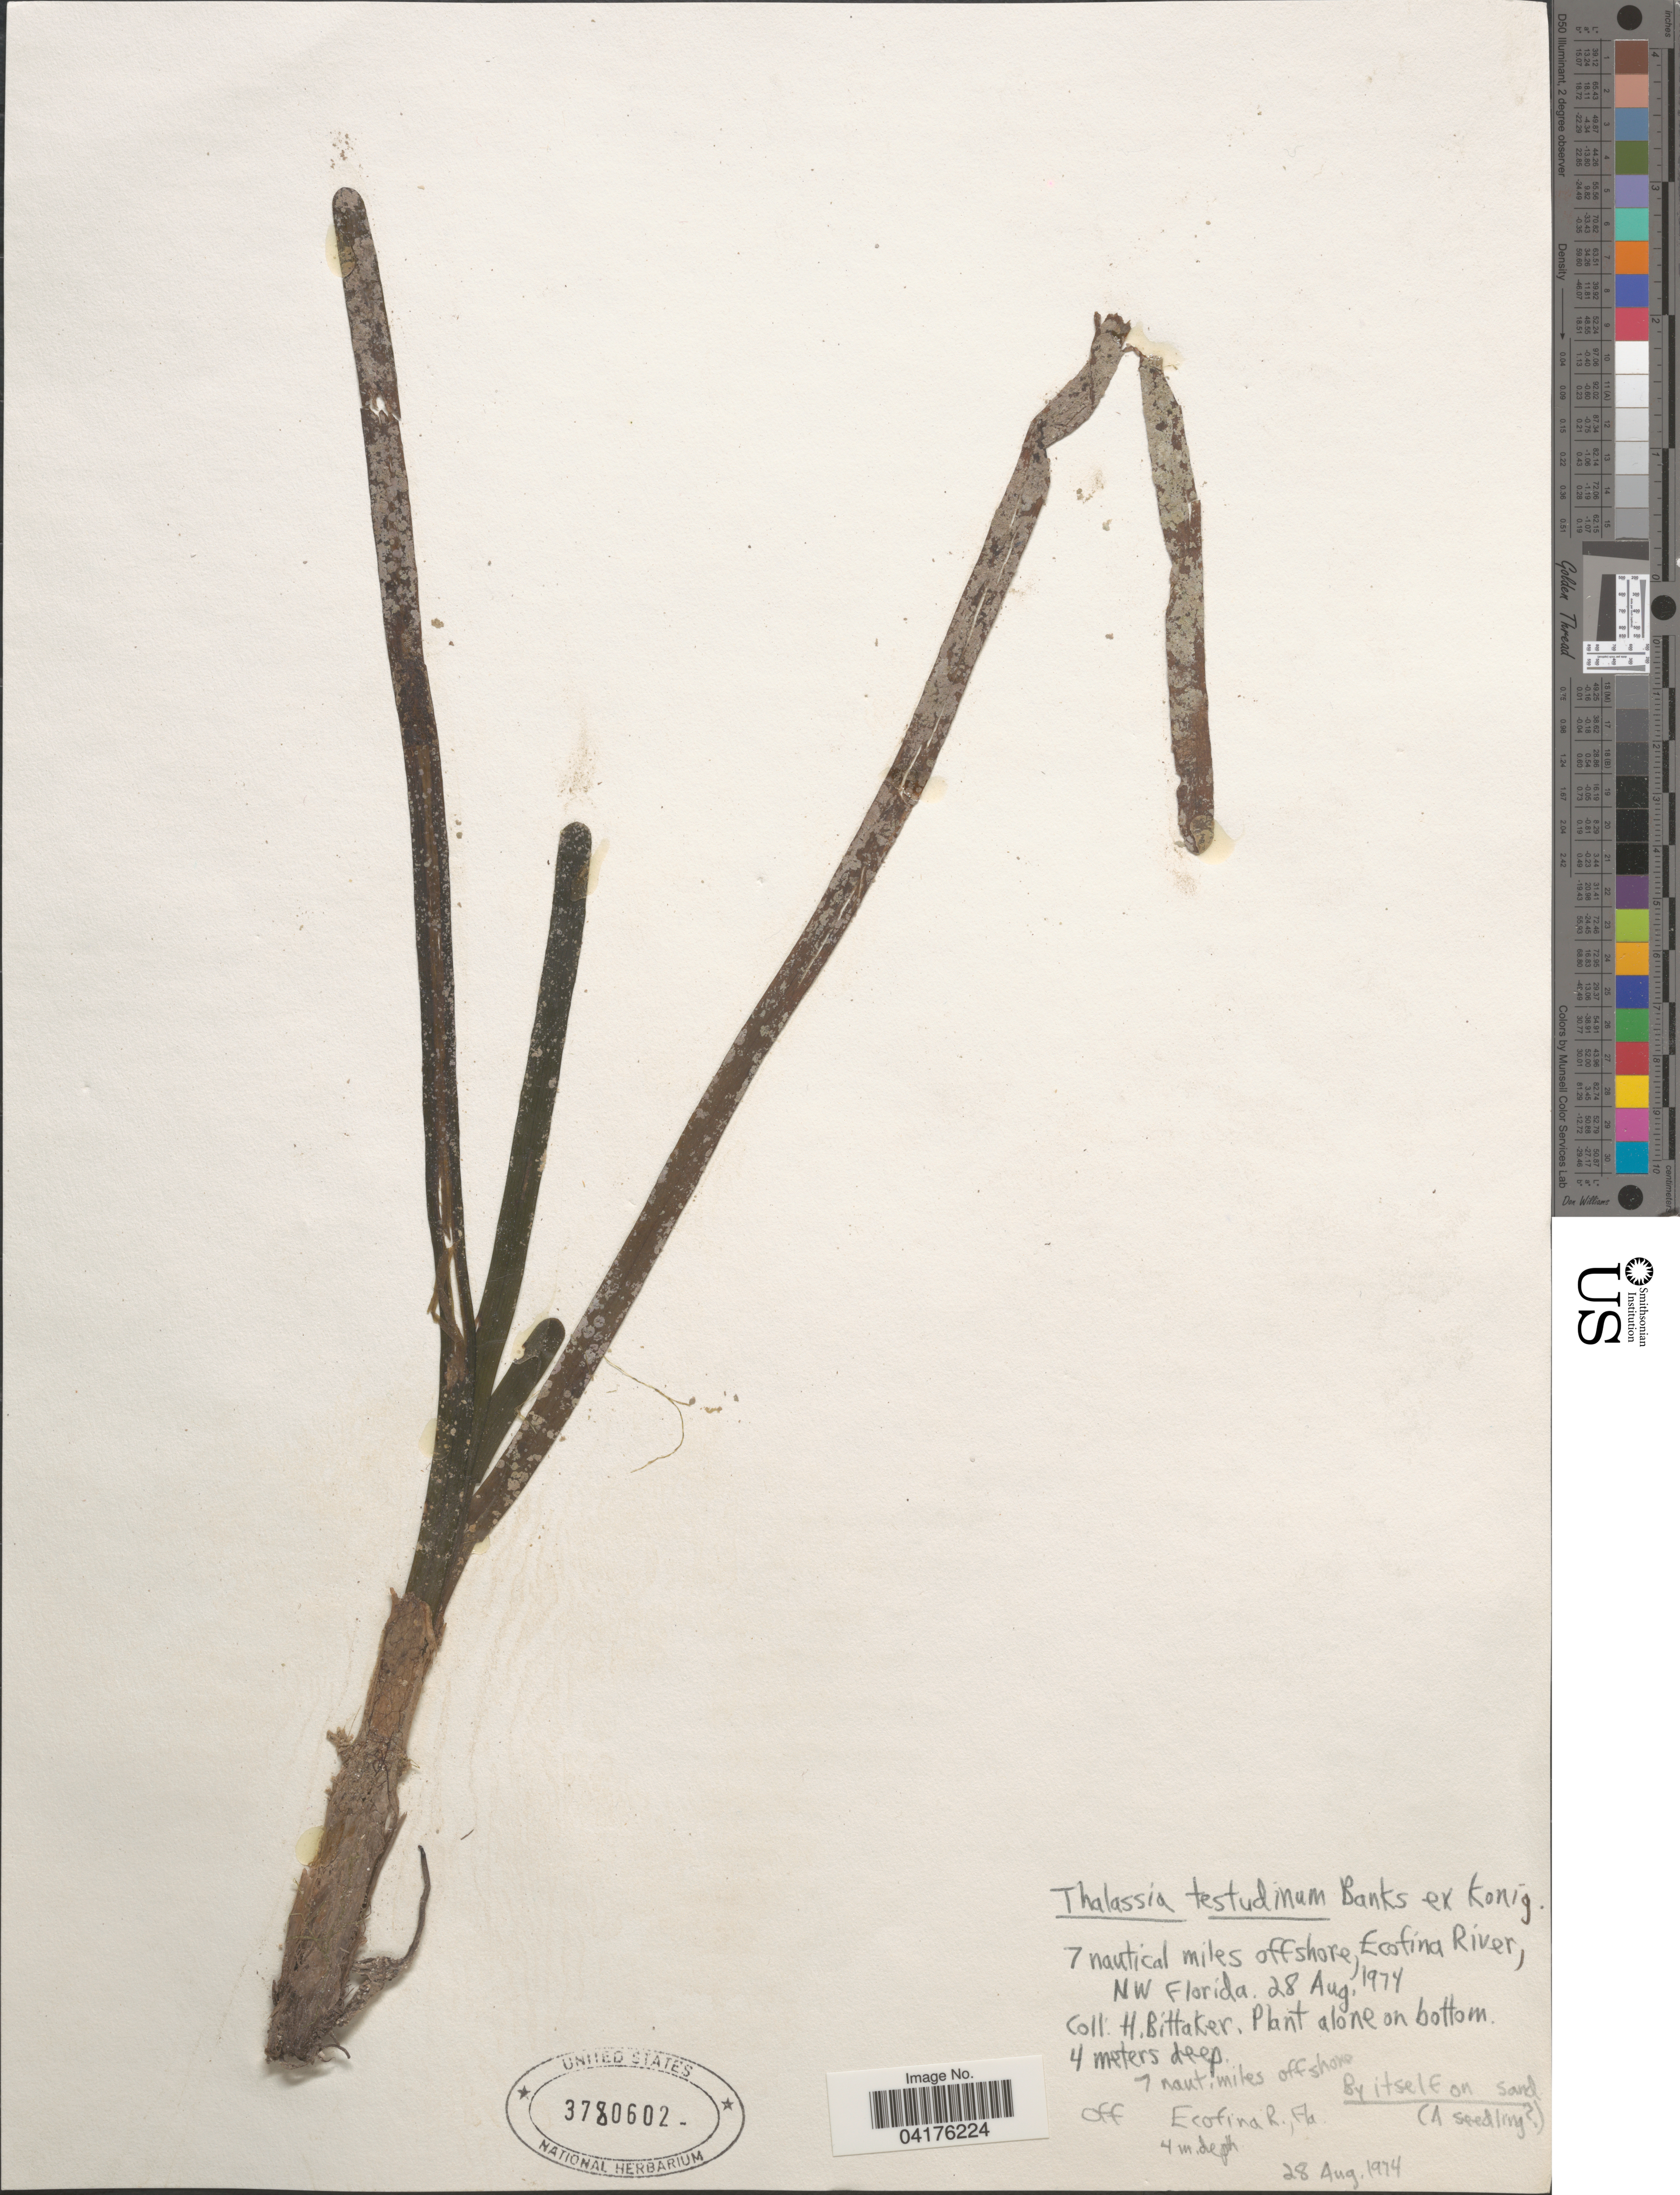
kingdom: Plantae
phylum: Tracheophyta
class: Liliopsida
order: Alismatales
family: Hydrocharitaceae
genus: Thalassia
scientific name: Thalassia testudinum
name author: Banks & Sol. ex K.D. Koenig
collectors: H. Bittaker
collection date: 1974-08-28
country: United States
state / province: Florida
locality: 7 nautical miles offshore, Ecofina River, NW Florida.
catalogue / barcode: US 3780602